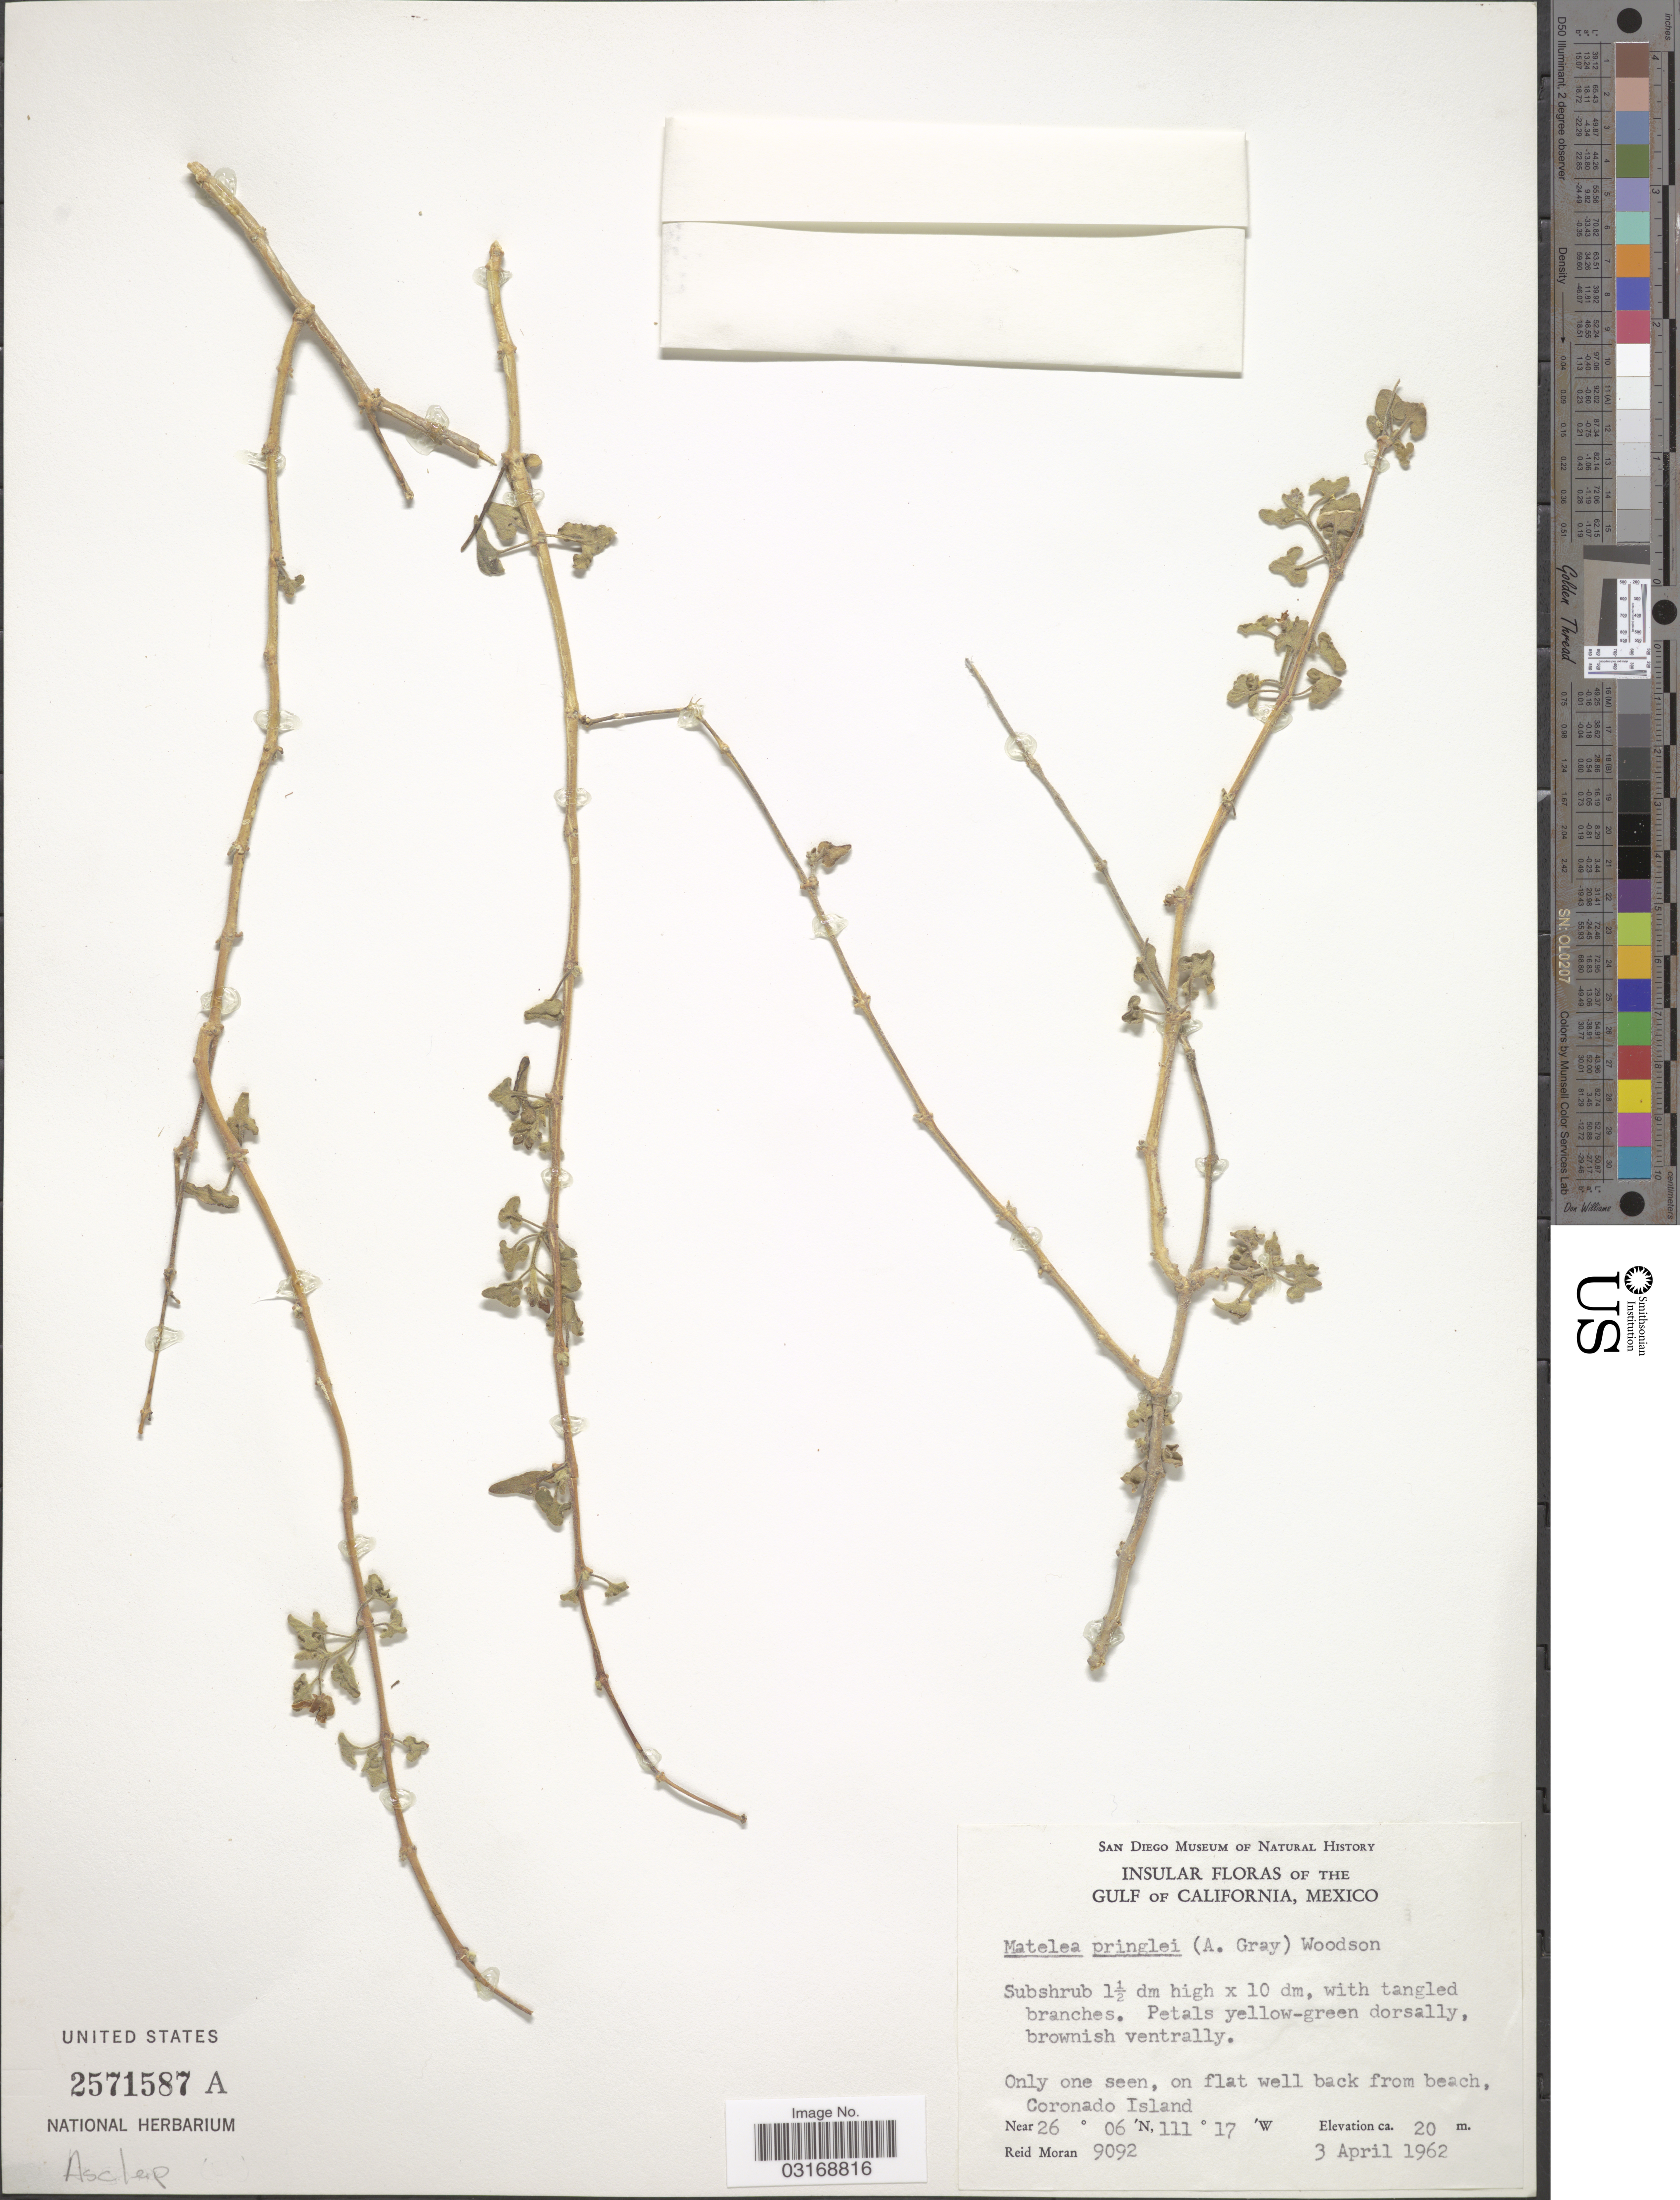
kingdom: Plantae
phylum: Tracheophyta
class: Magnoliopsida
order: Gentianales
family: Apocynaceae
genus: Matelea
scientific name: Matelea pringlei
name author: Woodson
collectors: R. V. Moran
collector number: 9092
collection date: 1962-04-03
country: Mexico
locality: Gulf of California. On flat well back from beach, Coronado Island..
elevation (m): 20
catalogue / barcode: US 2571587A